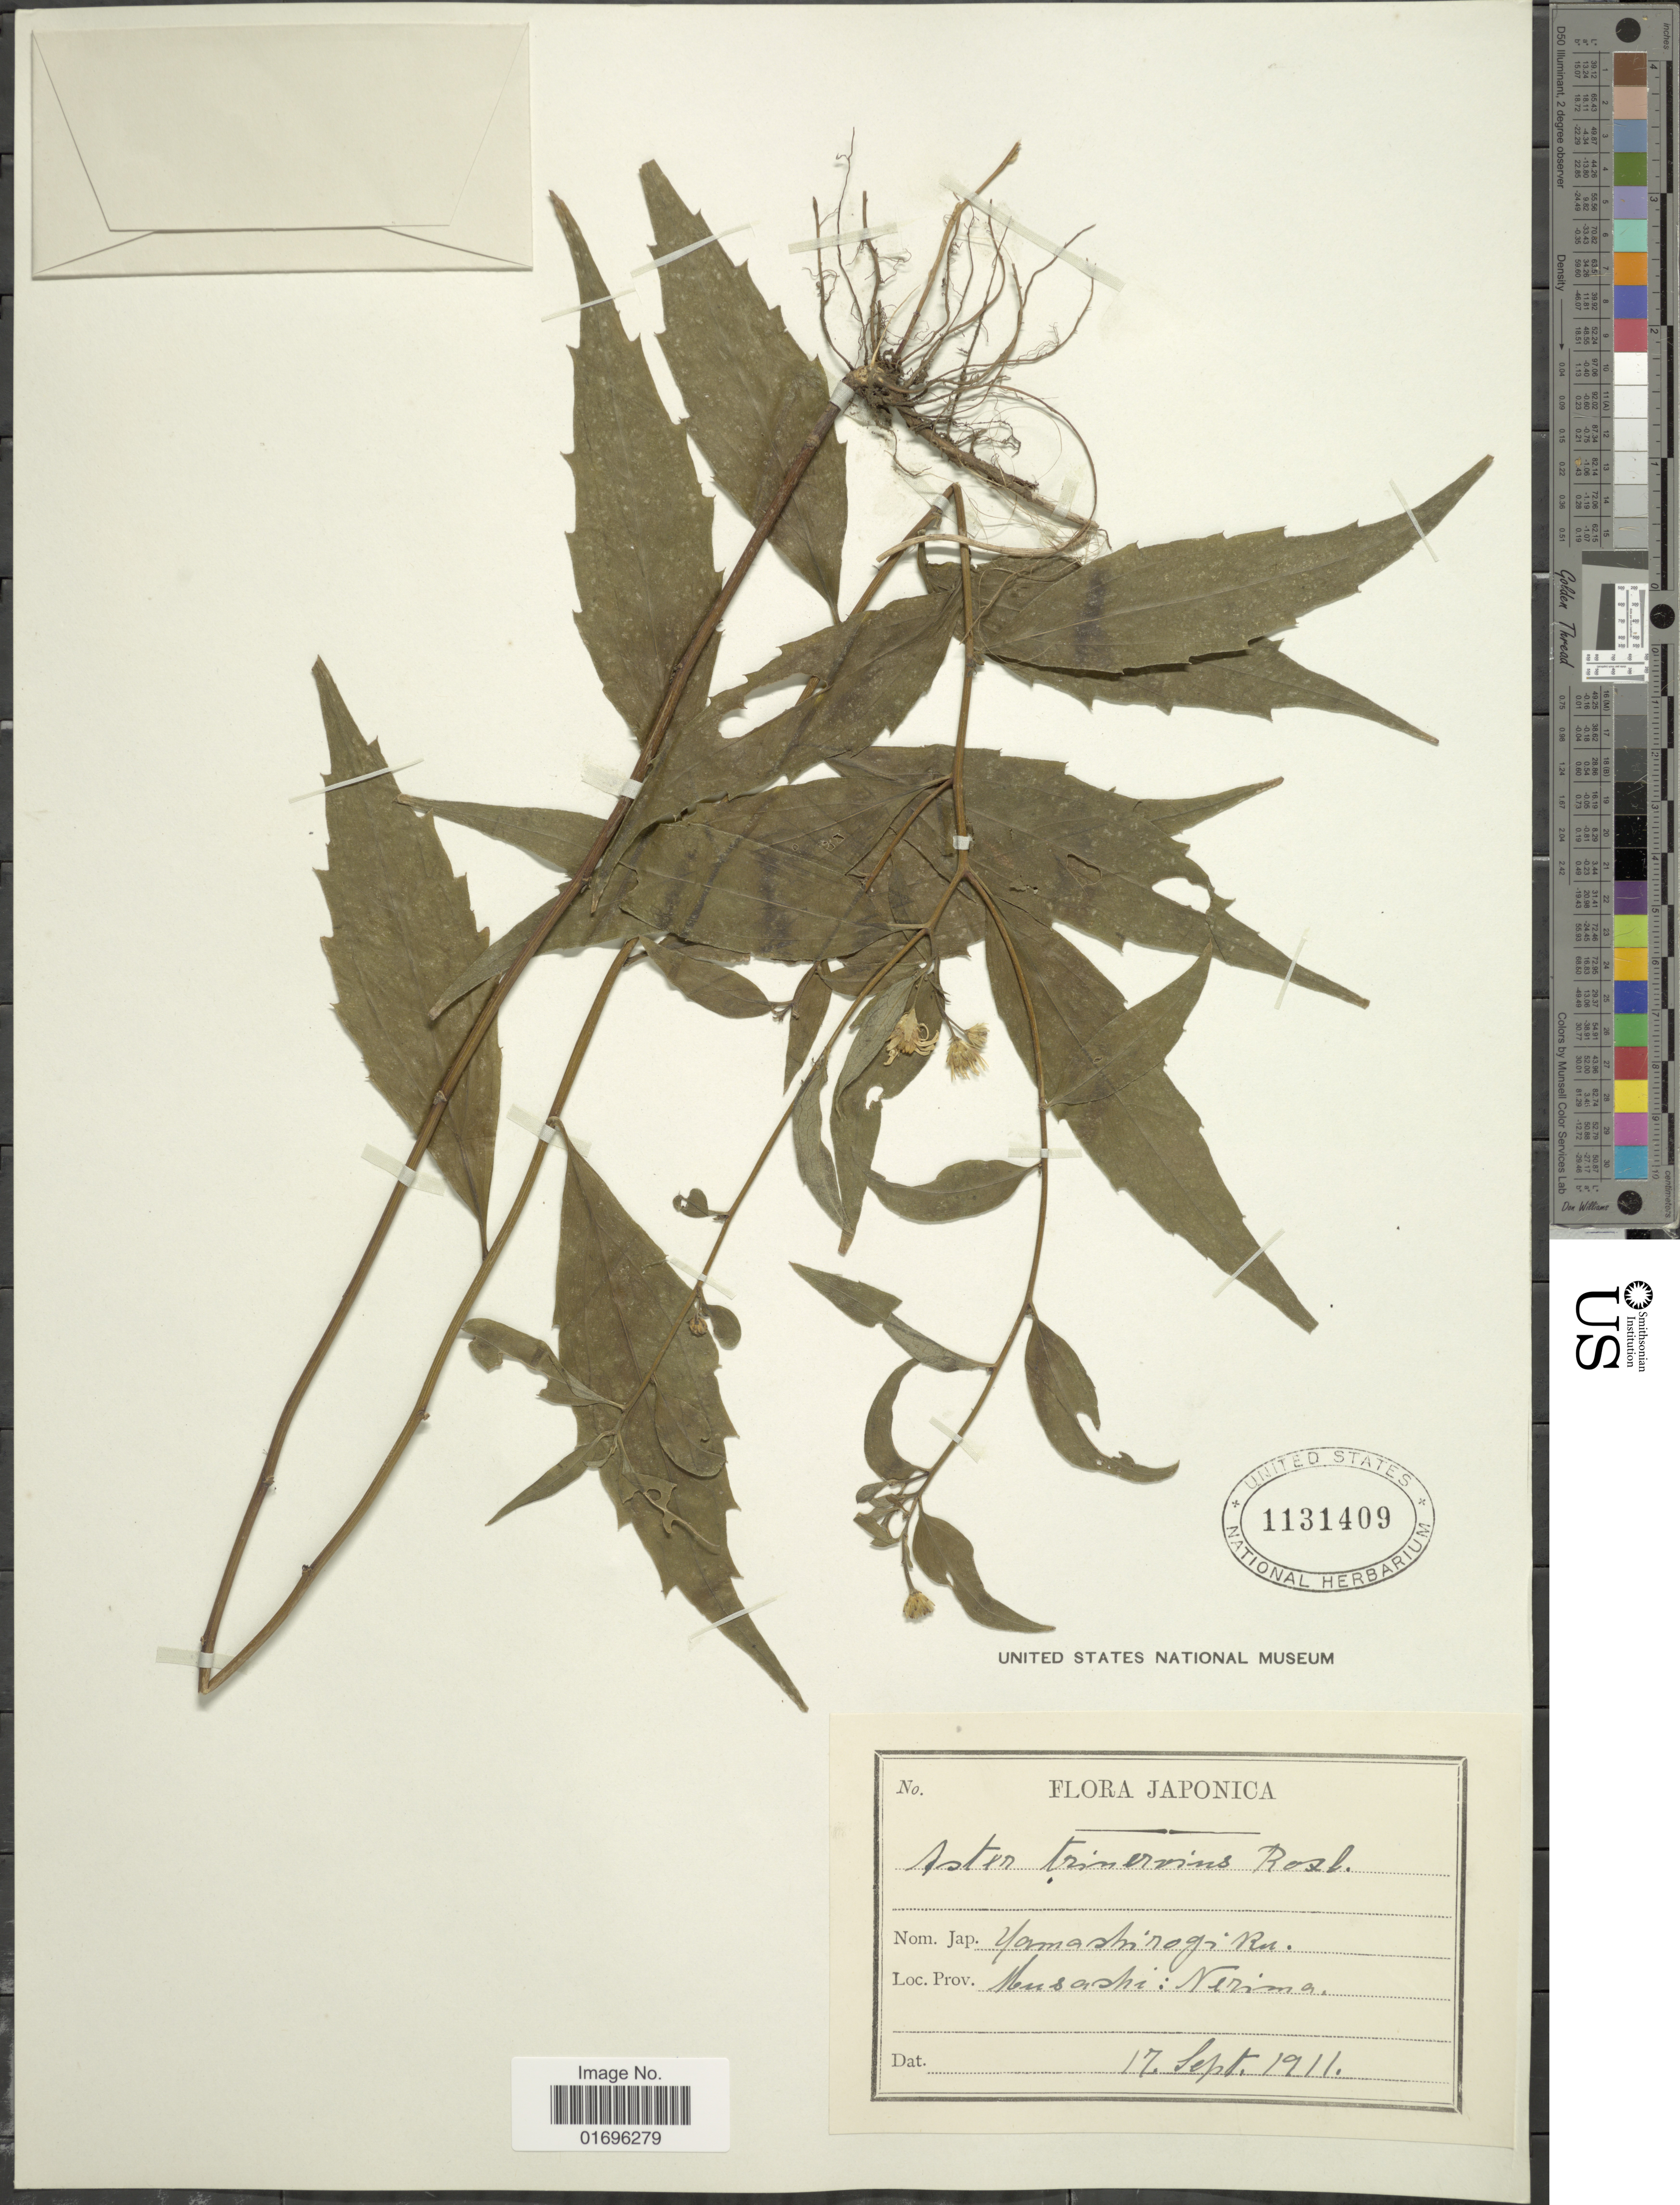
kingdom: Plantae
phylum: Tracheophyta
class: Magnoliopsida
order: Asterales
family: Asteraceae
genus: Aster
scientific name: Aster ageratoides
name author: Turcz.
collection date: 1911-09-17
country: Japan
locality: Japonica. Musashi: Nerima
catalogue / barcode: US 1131409